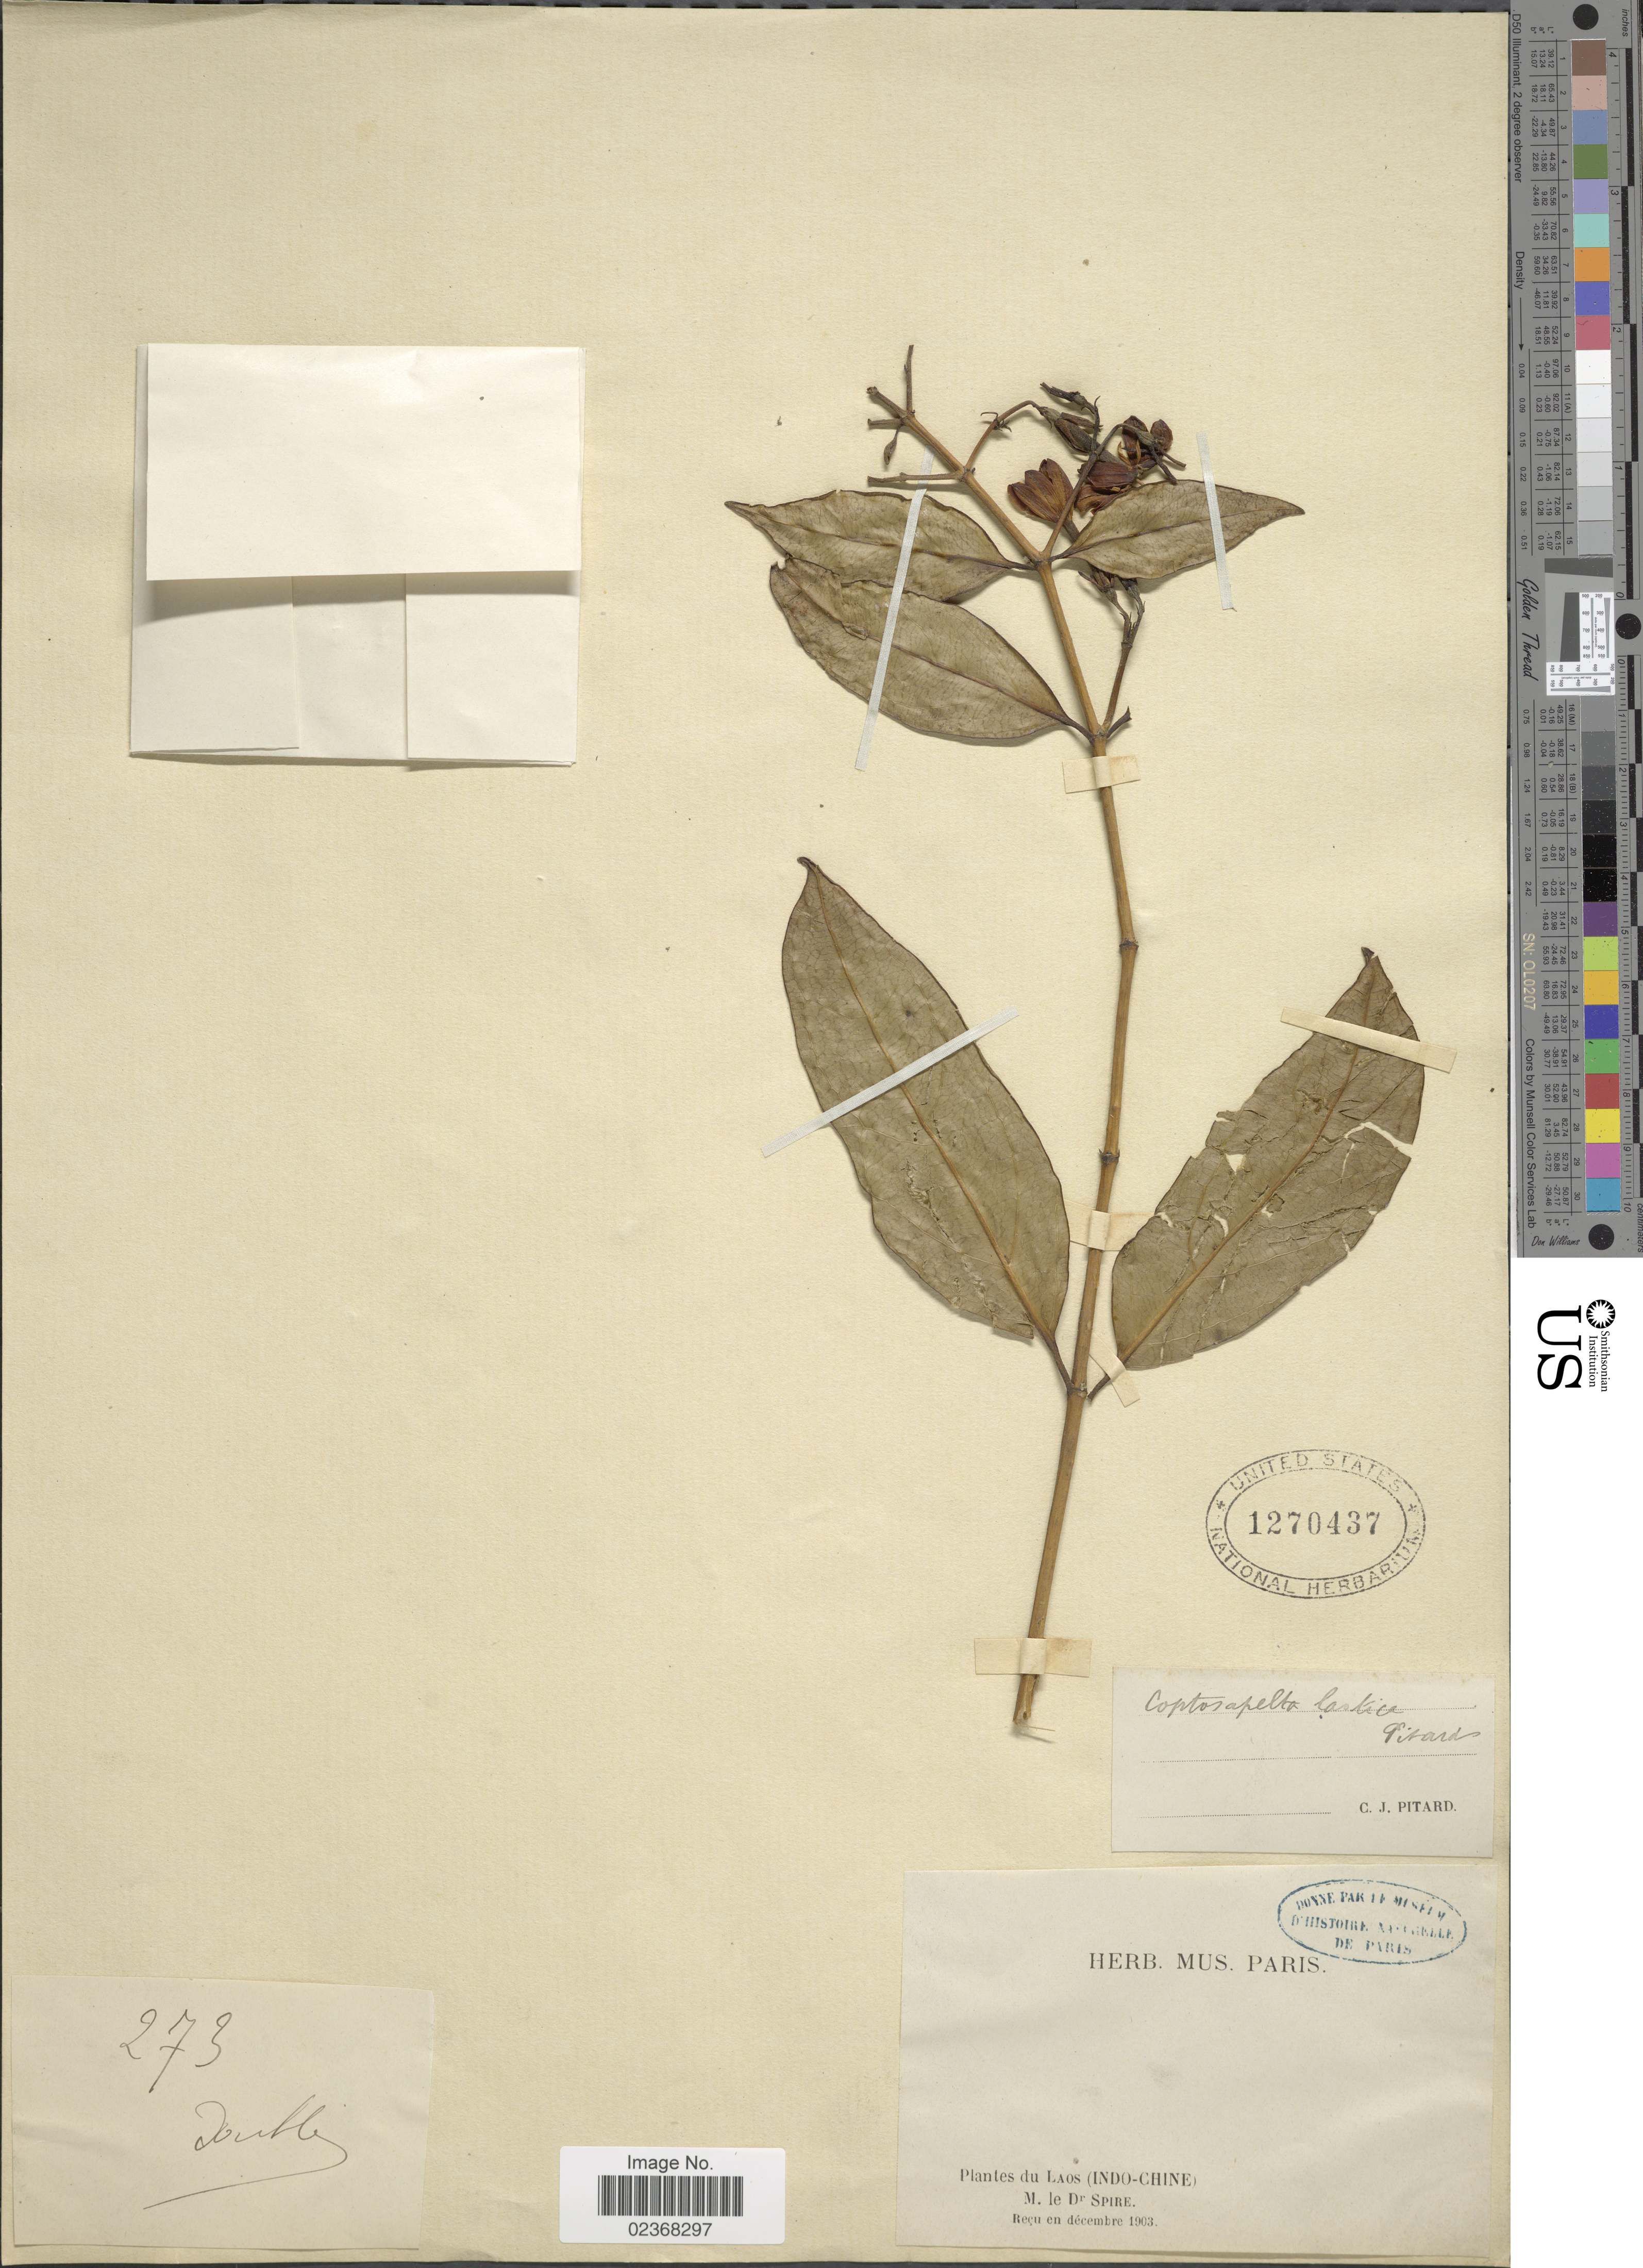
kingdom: Plantae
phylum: Tracheophyta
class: Magnoliopsida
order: Gentianales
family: Rubiaceae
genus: Coptosapelta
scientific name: Coptosapelta laotica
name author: Valeton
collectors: Spire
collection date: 1903-12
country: Laos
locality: Du Laos (Indo-Chine)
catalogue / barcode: US 1270437